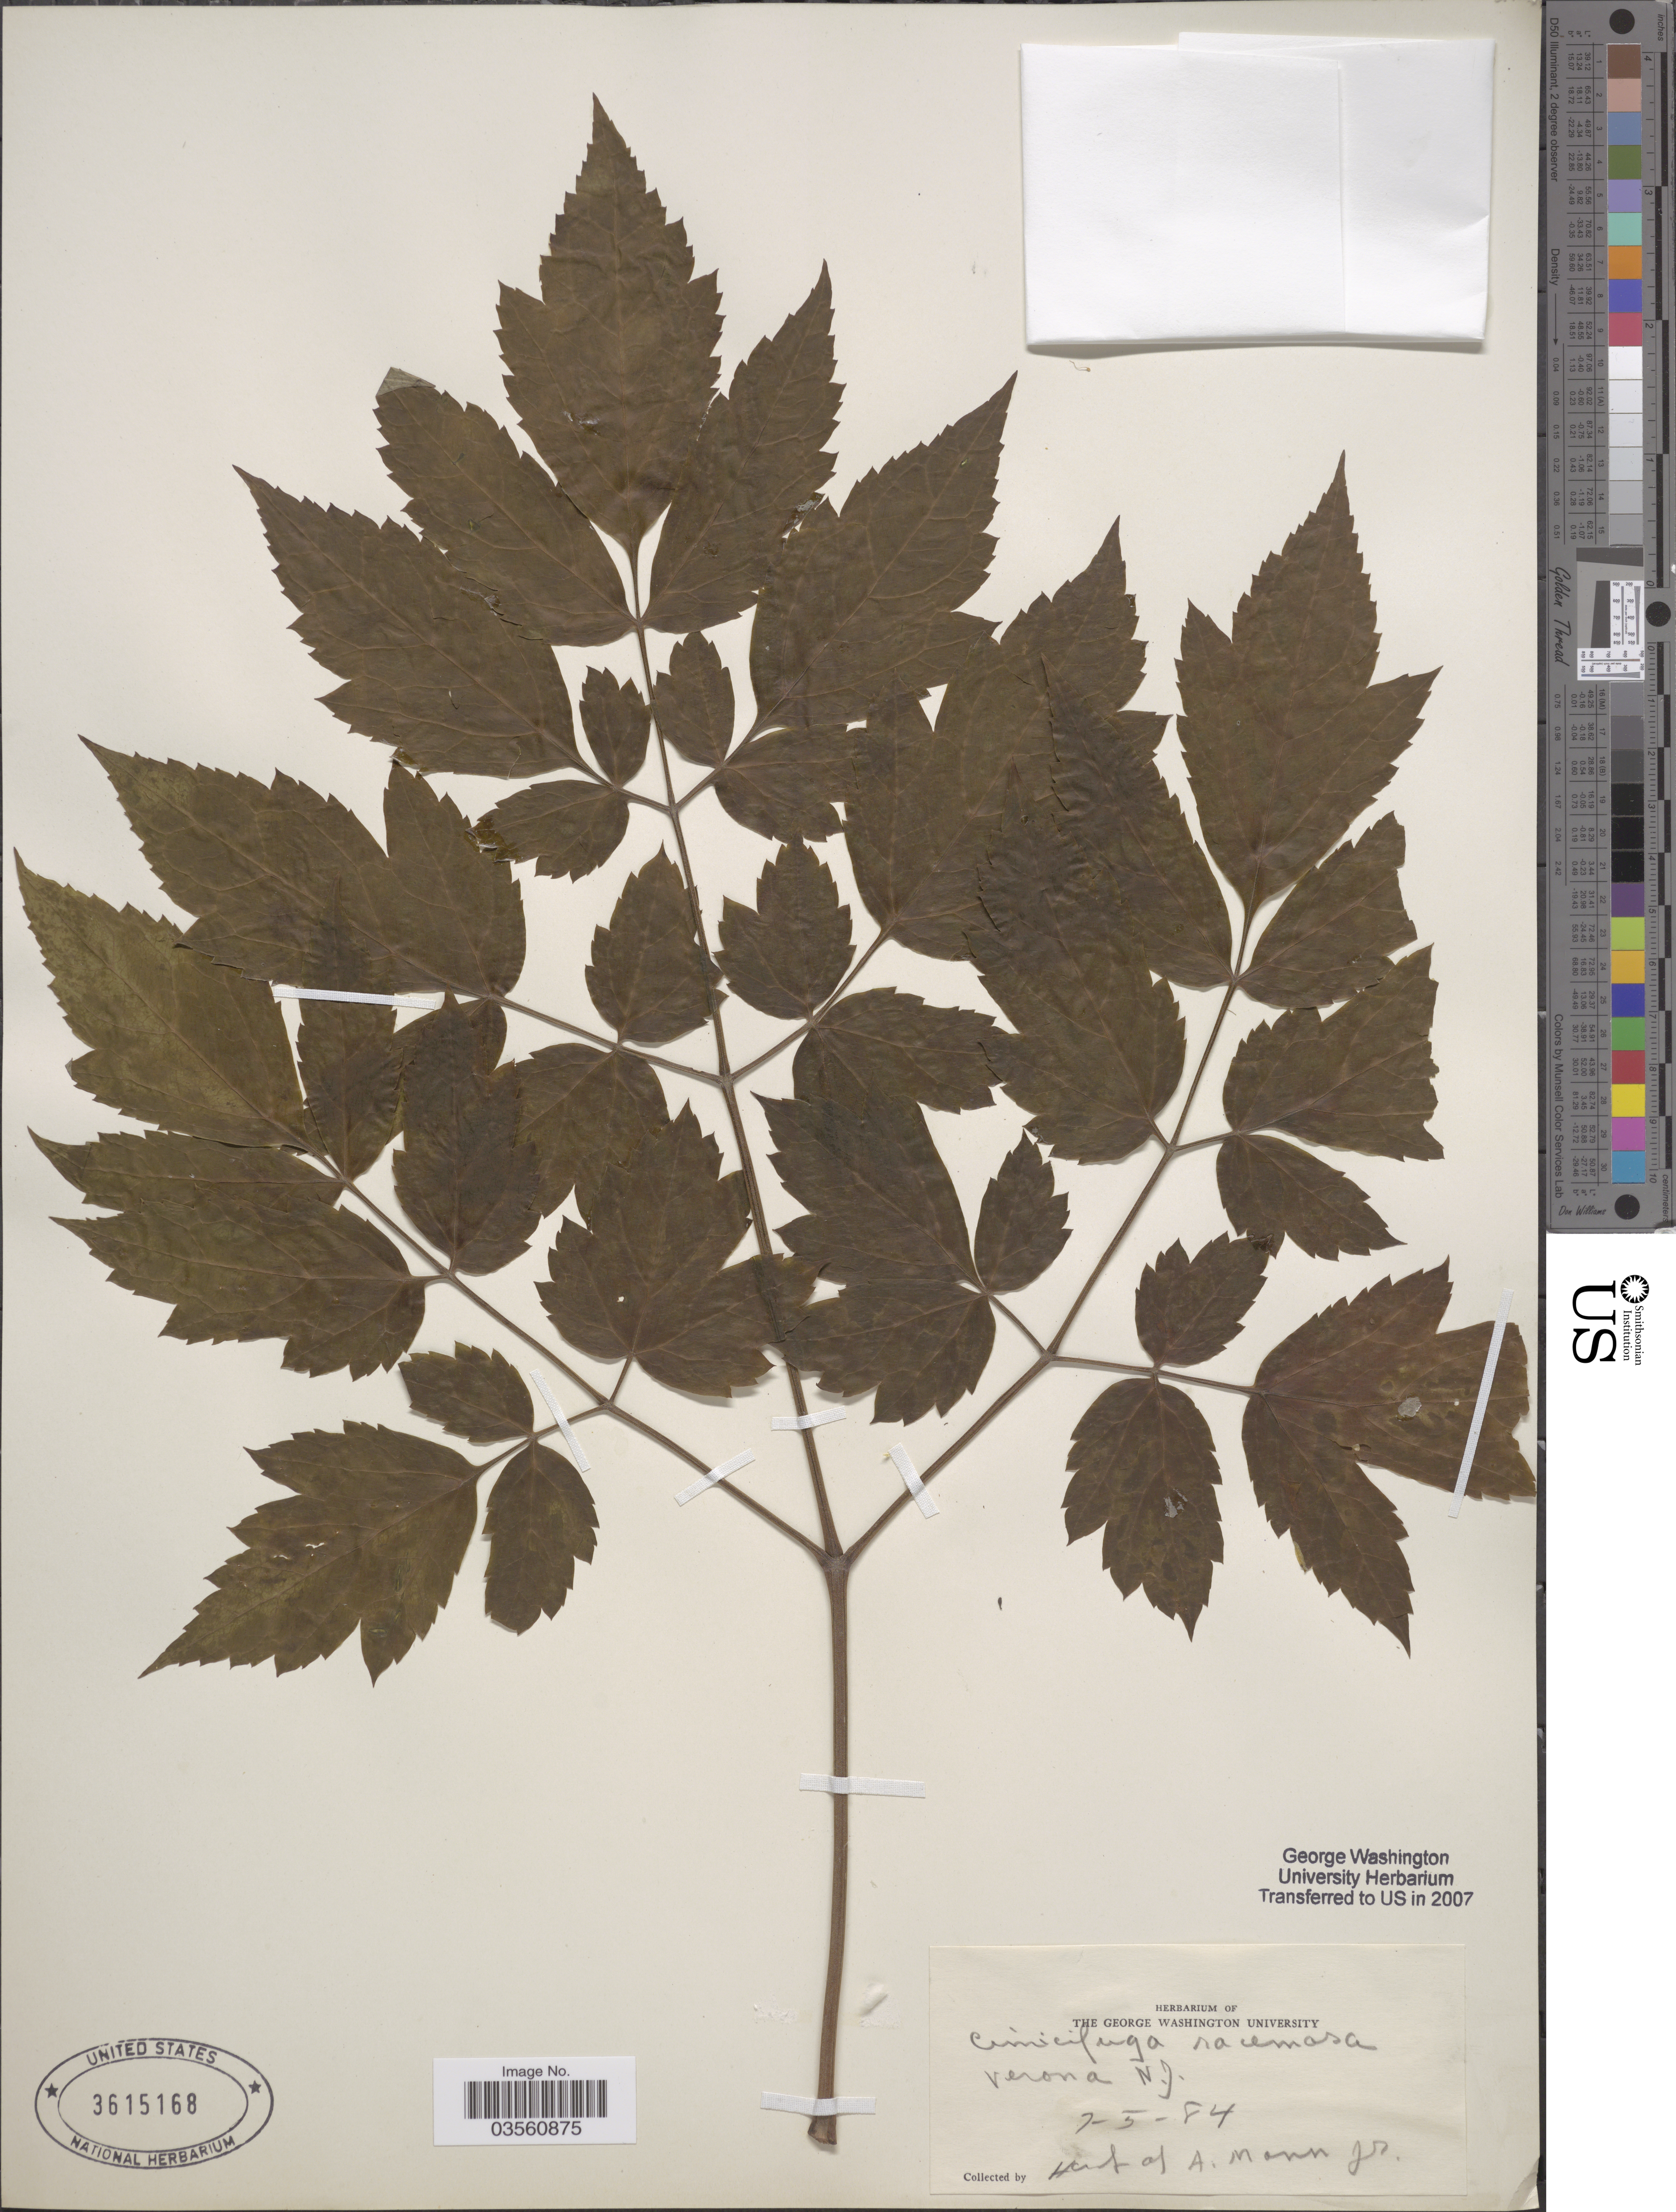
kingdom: Plantae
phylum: Tracheophyta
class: Magnoliopsida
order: Ranunculales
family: Ranunculaceae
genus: Actaea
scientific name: Actaea racemosa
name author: L.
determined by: Strong, M. T., (US), Smithsonian Institution - National Museum of Natural History (UNITED STATES)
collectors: Ex herb. Albert Mann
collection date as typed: Transcribed d/m/y: 5/7/84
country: United States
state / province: New Jersey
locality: Verona.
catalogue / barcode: US 3615168